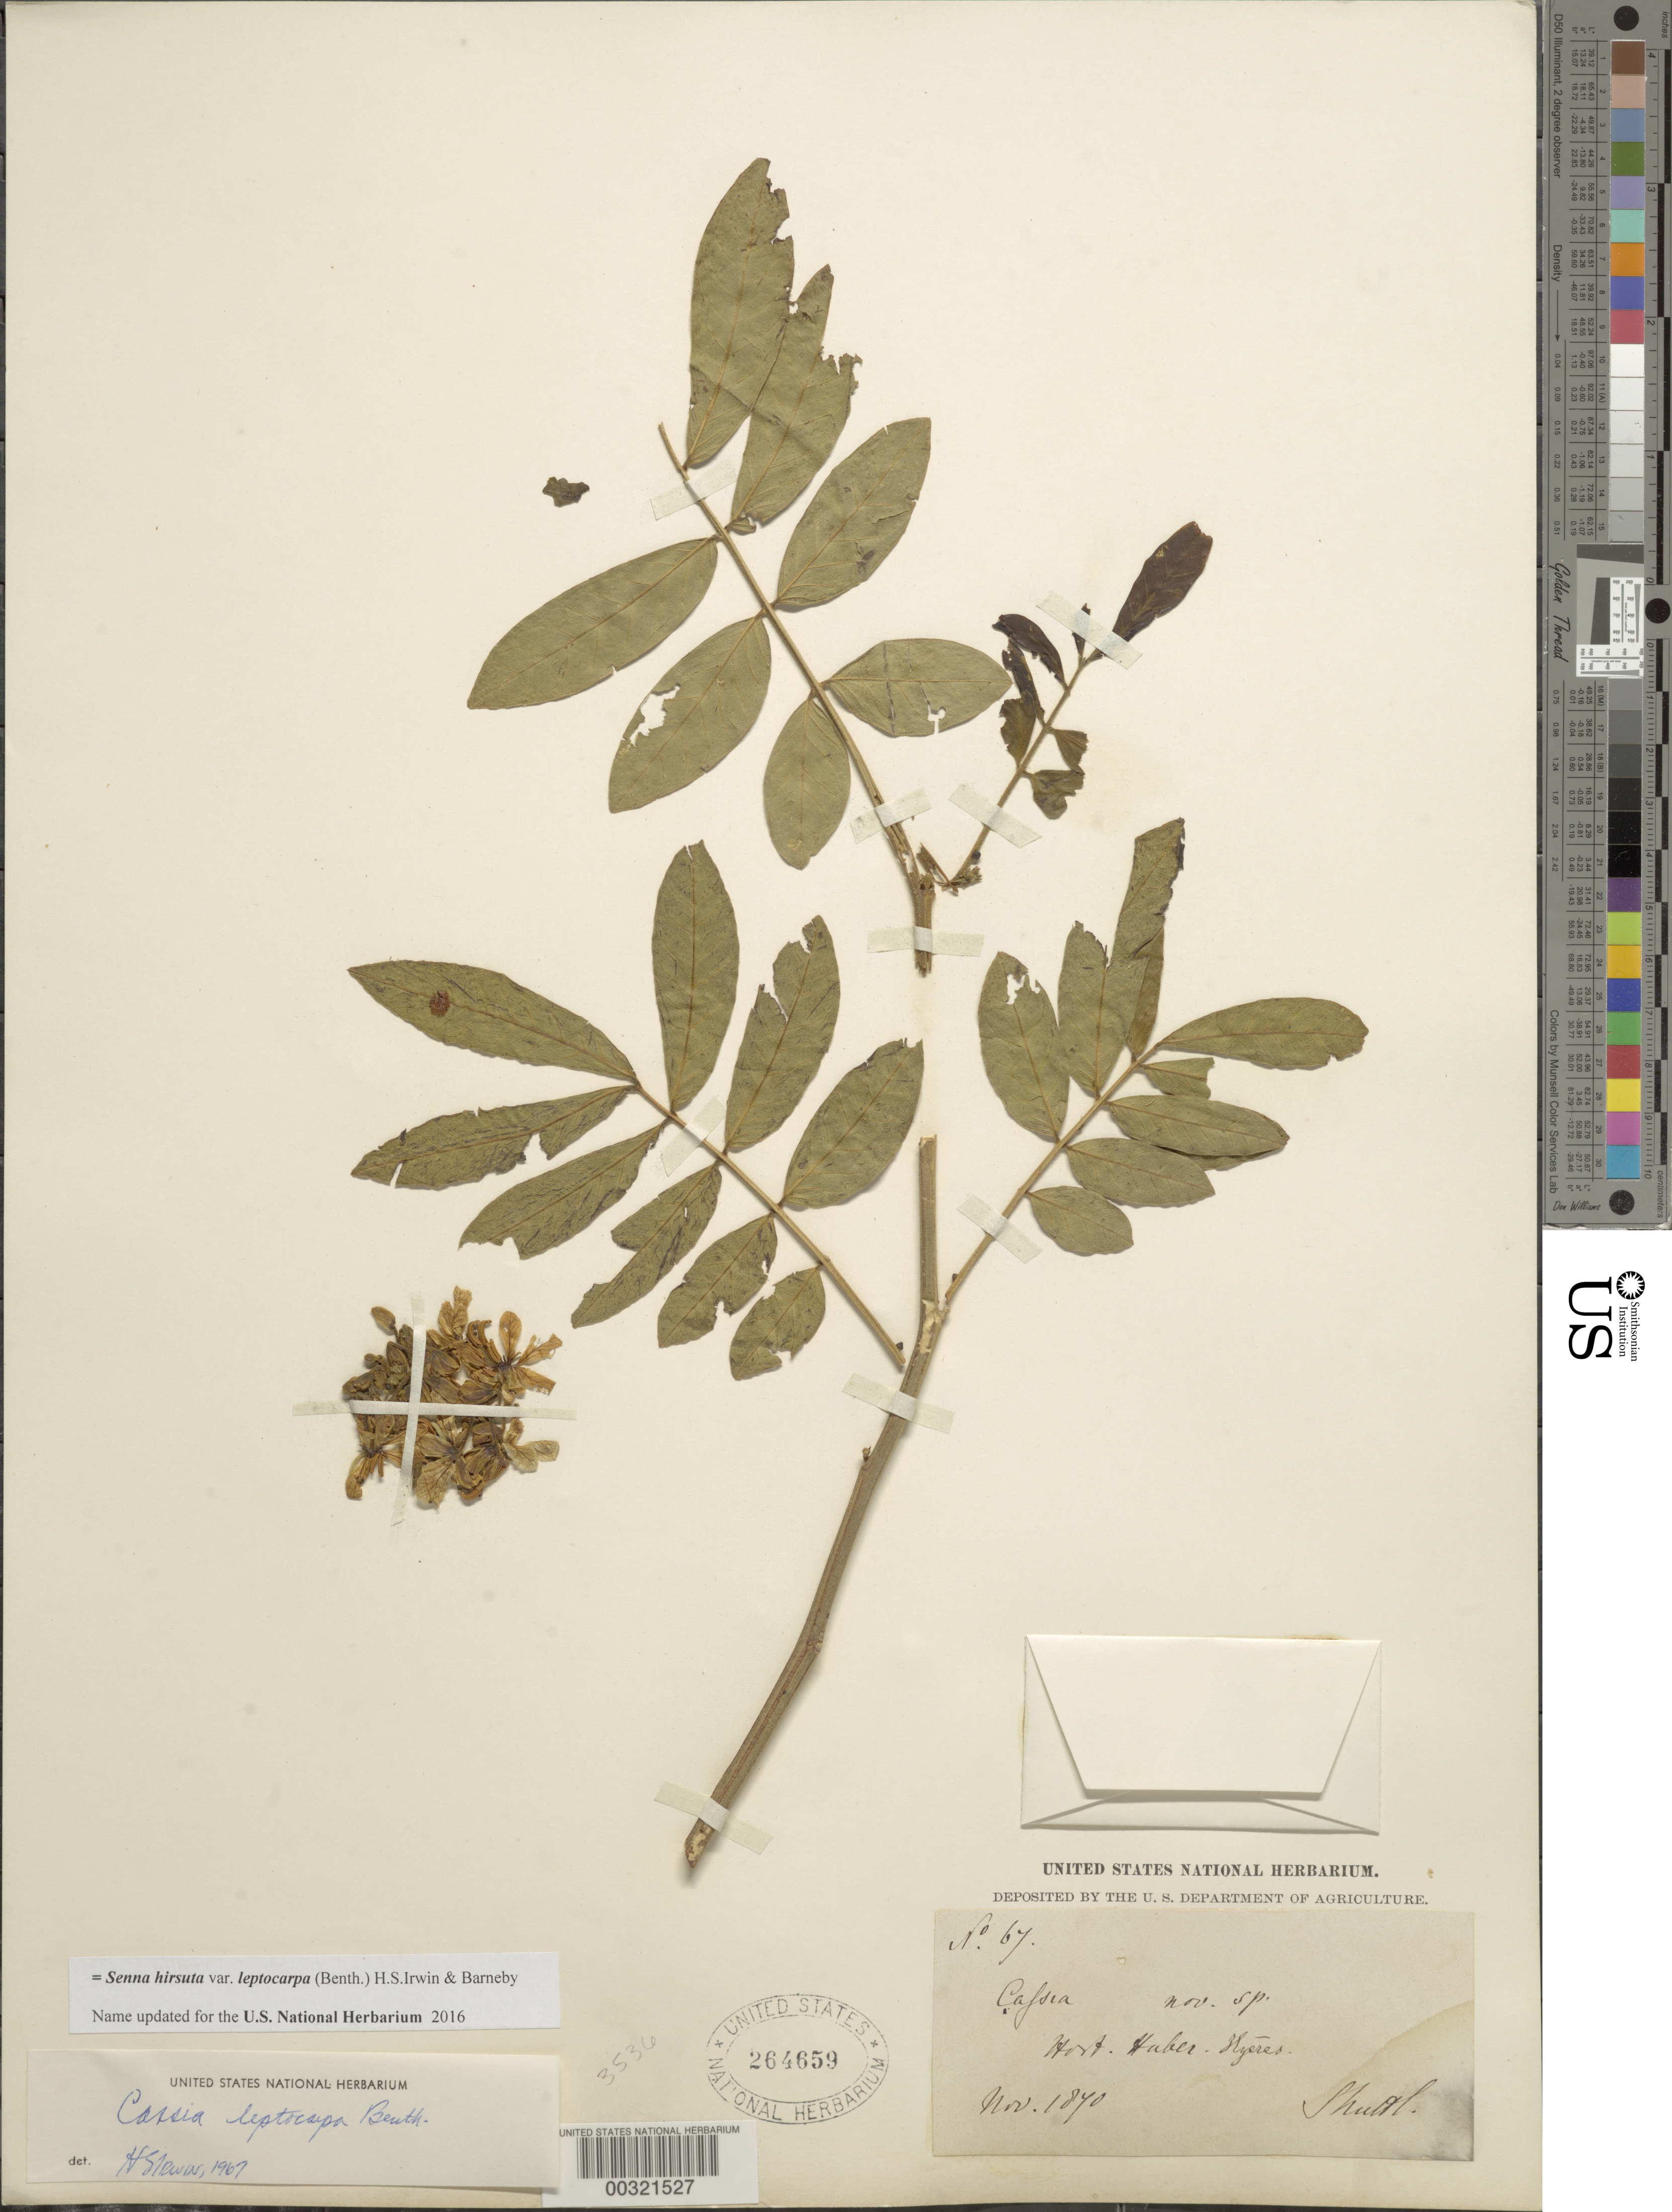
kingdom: Plantae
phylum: Tracheophyta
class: Magnoliopsida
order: Fabales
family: Fabaceae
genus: Senna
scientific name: Senna hirsuta var. leptocarpa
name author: (Benth.) H.S. Irwin & Barneby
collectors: Ex herb. Schimper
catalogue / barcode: US 264659